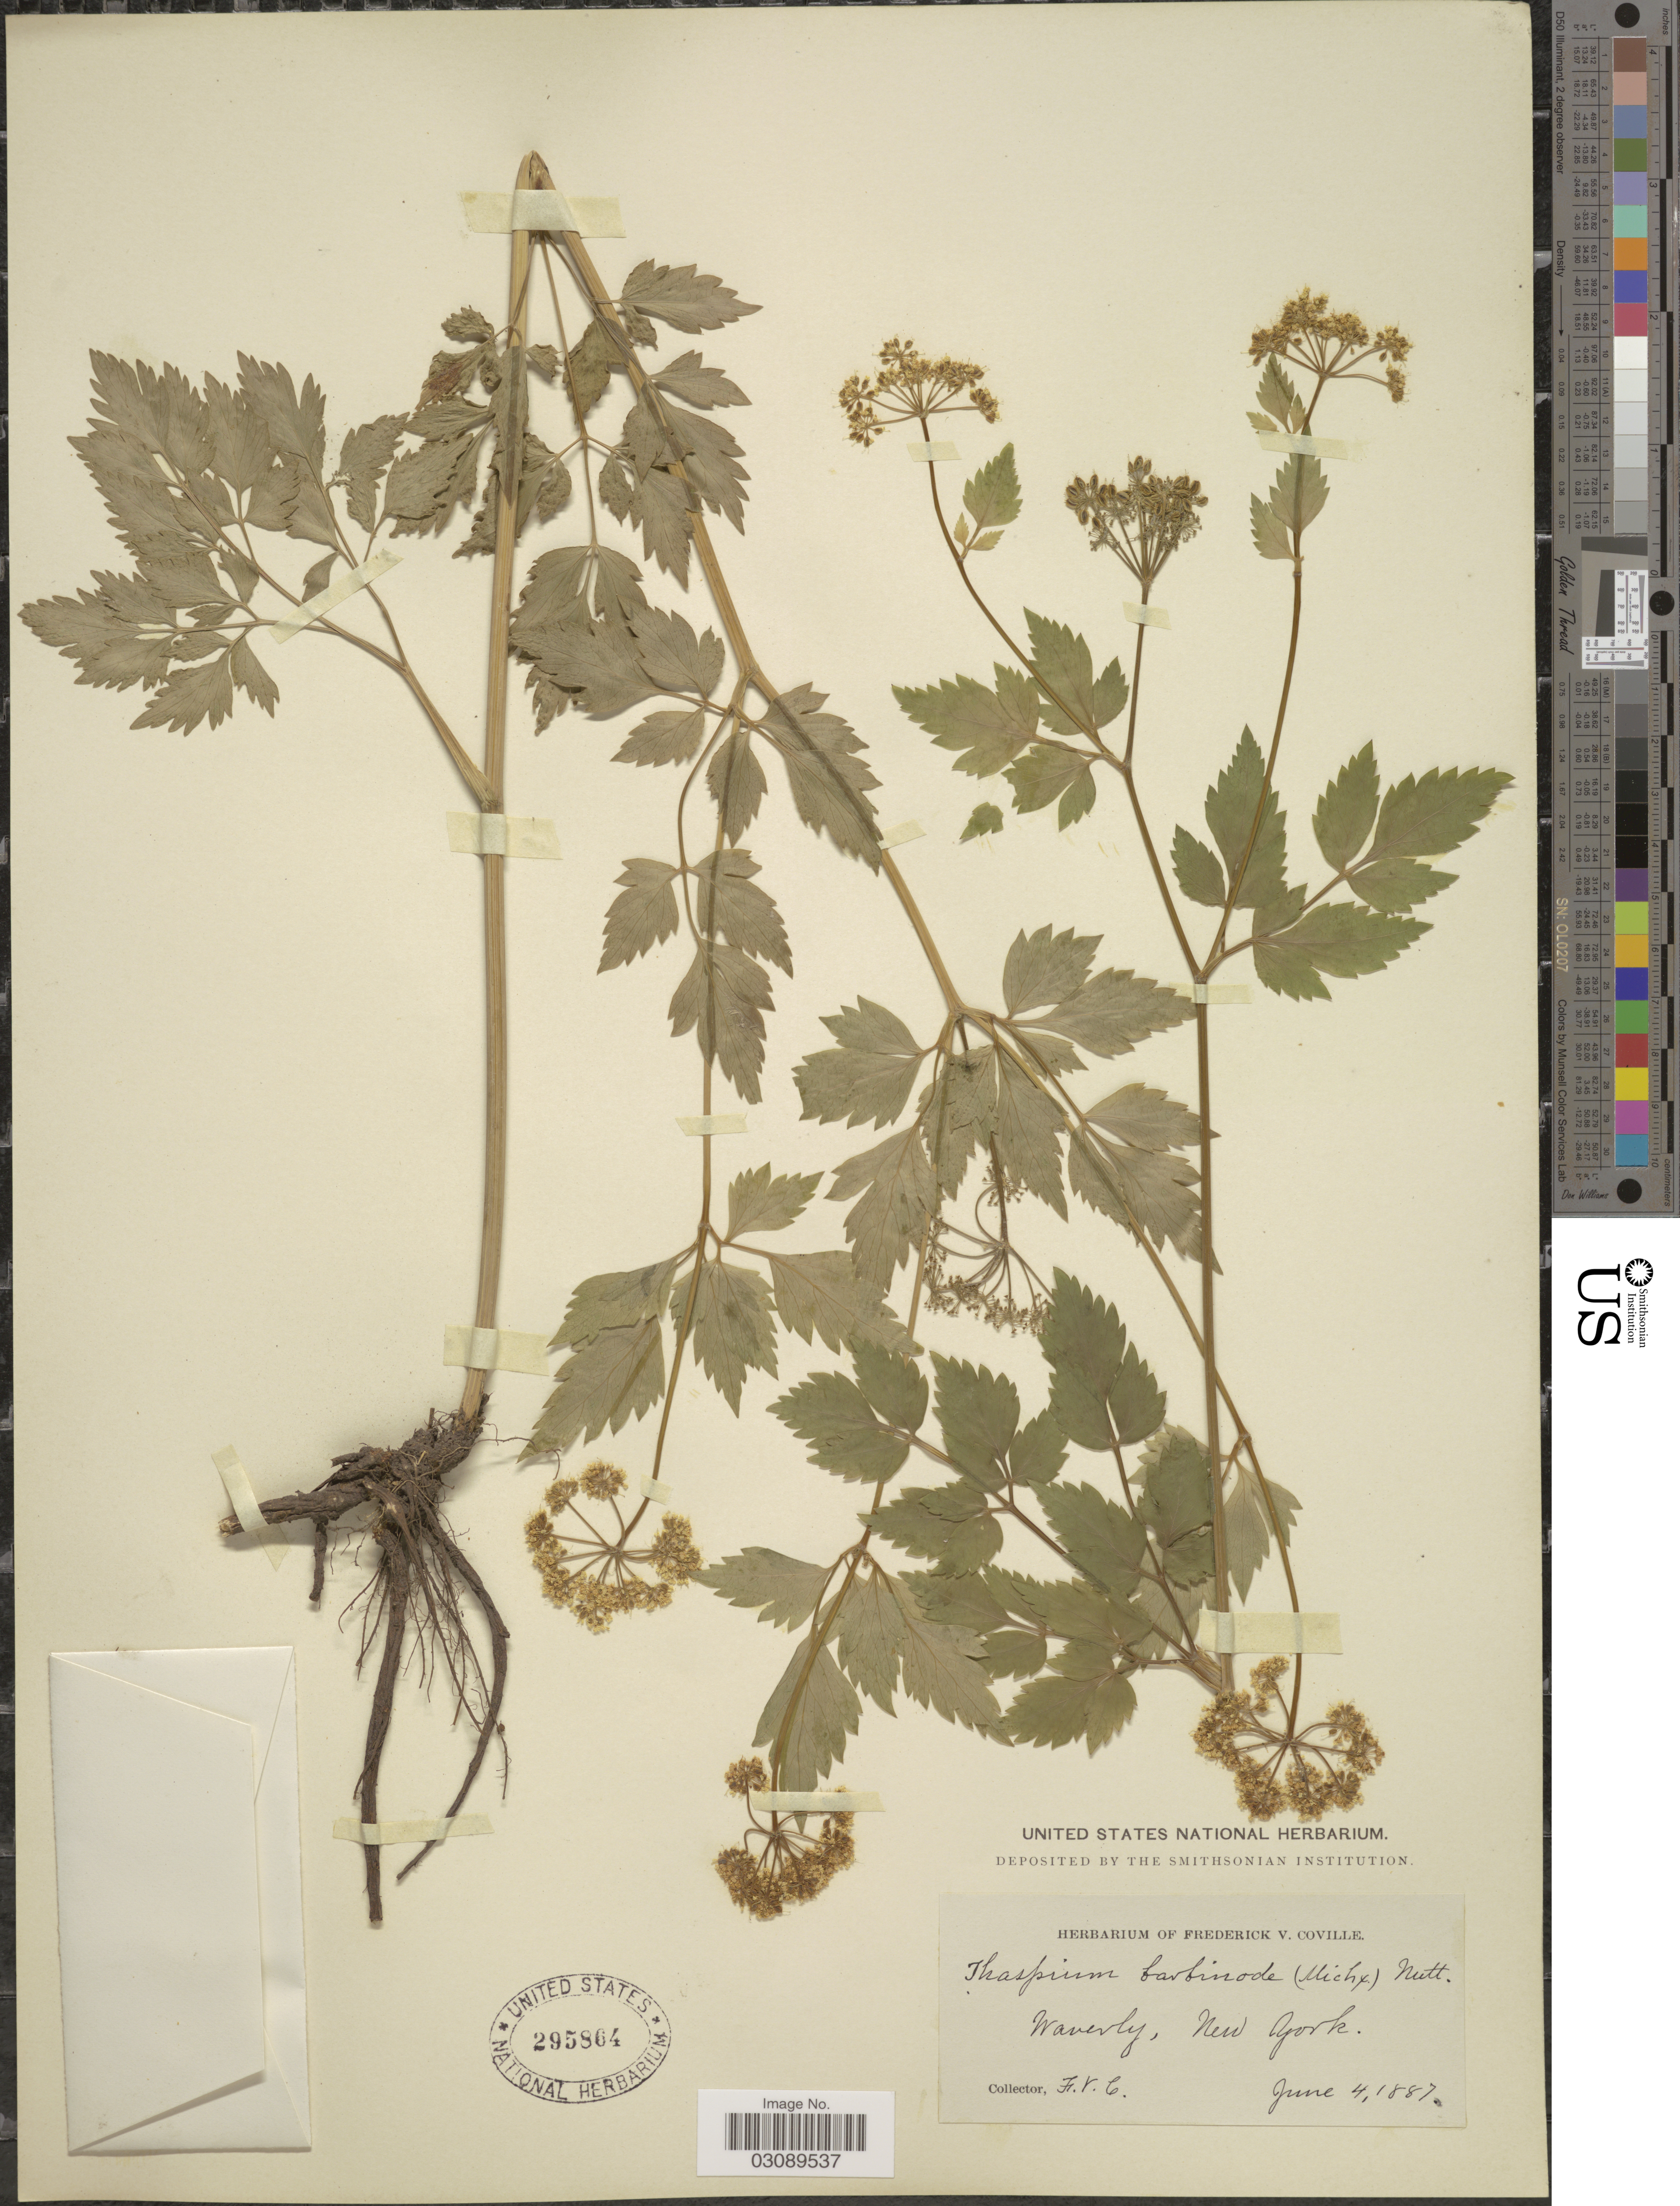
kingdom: Plantae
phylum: Tracheophyta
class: Magnoliopsida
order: Apiales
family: Apiaceae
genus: Thaspium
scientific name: Thaspium barbinode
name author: (Michx.) Nutt.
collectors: F. V. Coville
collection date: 1887-06-04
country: United States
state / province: New York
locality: Waverly.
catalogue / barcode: US 295864